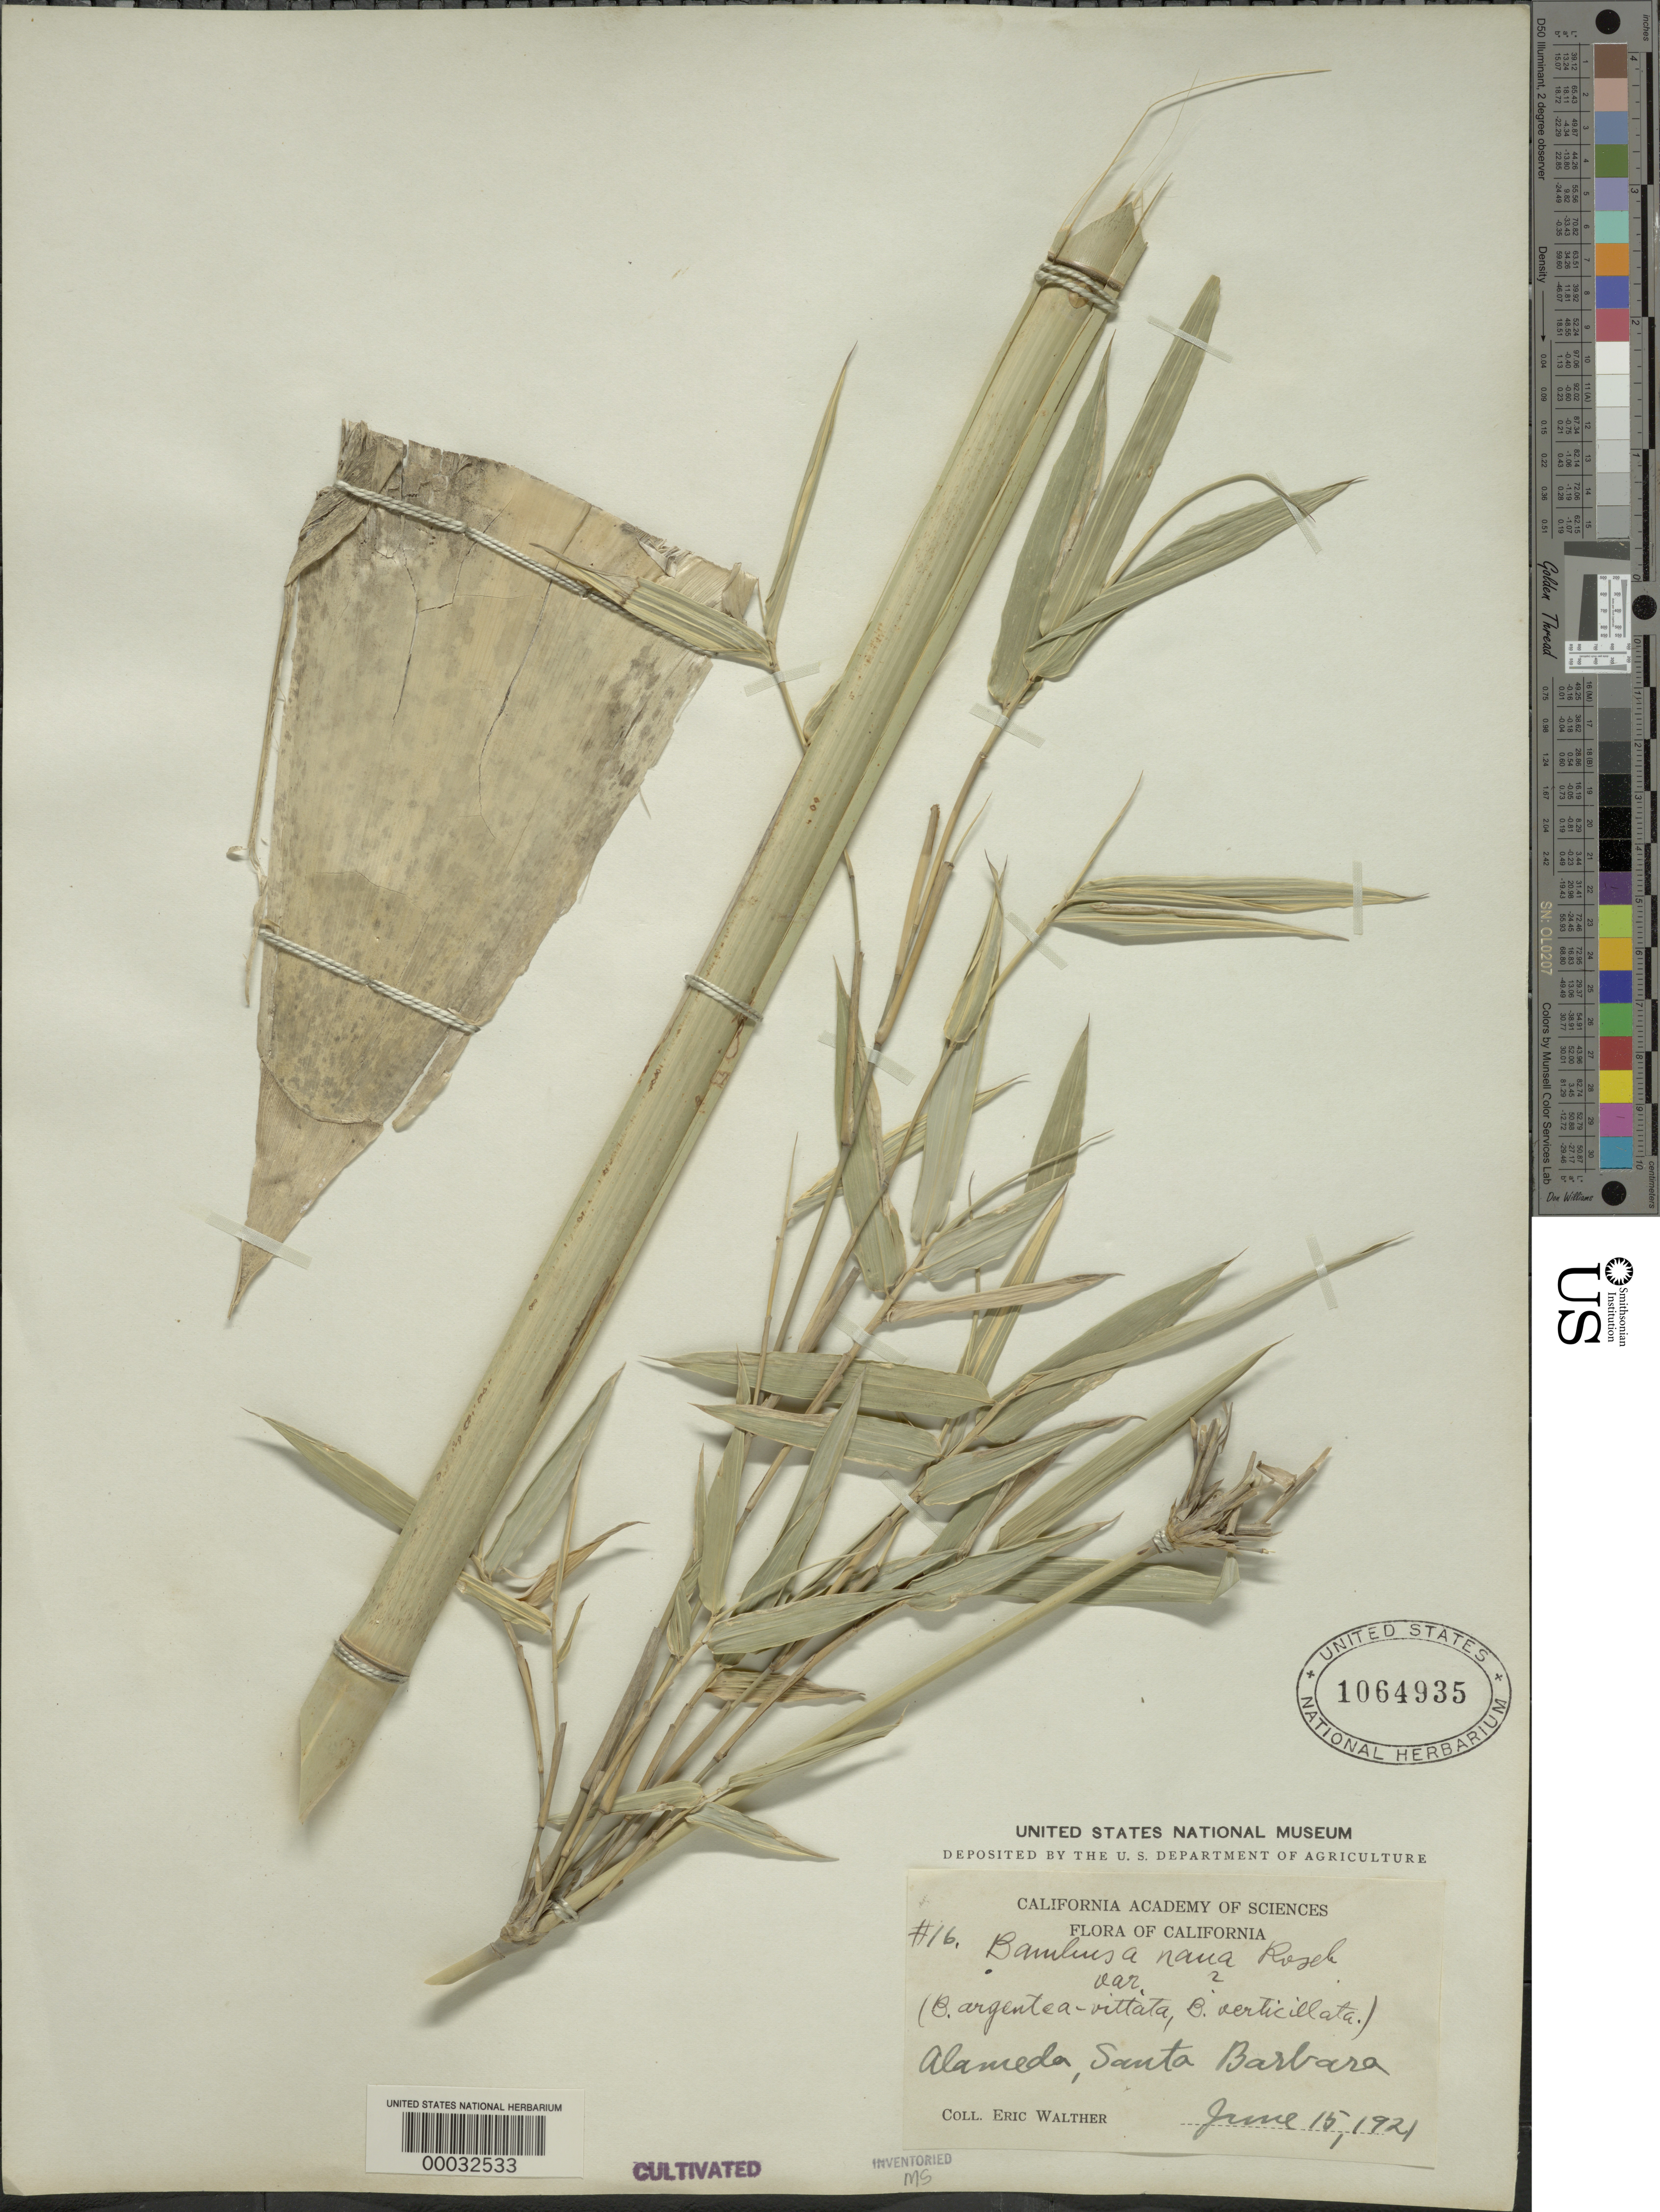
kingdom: Plantae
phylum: Tracheophyta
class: Liliopsida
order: Poales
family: Poaceae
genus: Bambusa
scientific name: Bambusa multiplex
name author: (Lour.) Raeusch. ex Schult. & Schult. f.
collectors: E. Walther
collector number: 16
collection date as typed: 15 Jun 1921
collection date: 1921-06-15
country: United States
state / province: California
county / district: Santa Barbara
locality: Santa barbara, alameda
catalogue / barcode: US 1064935